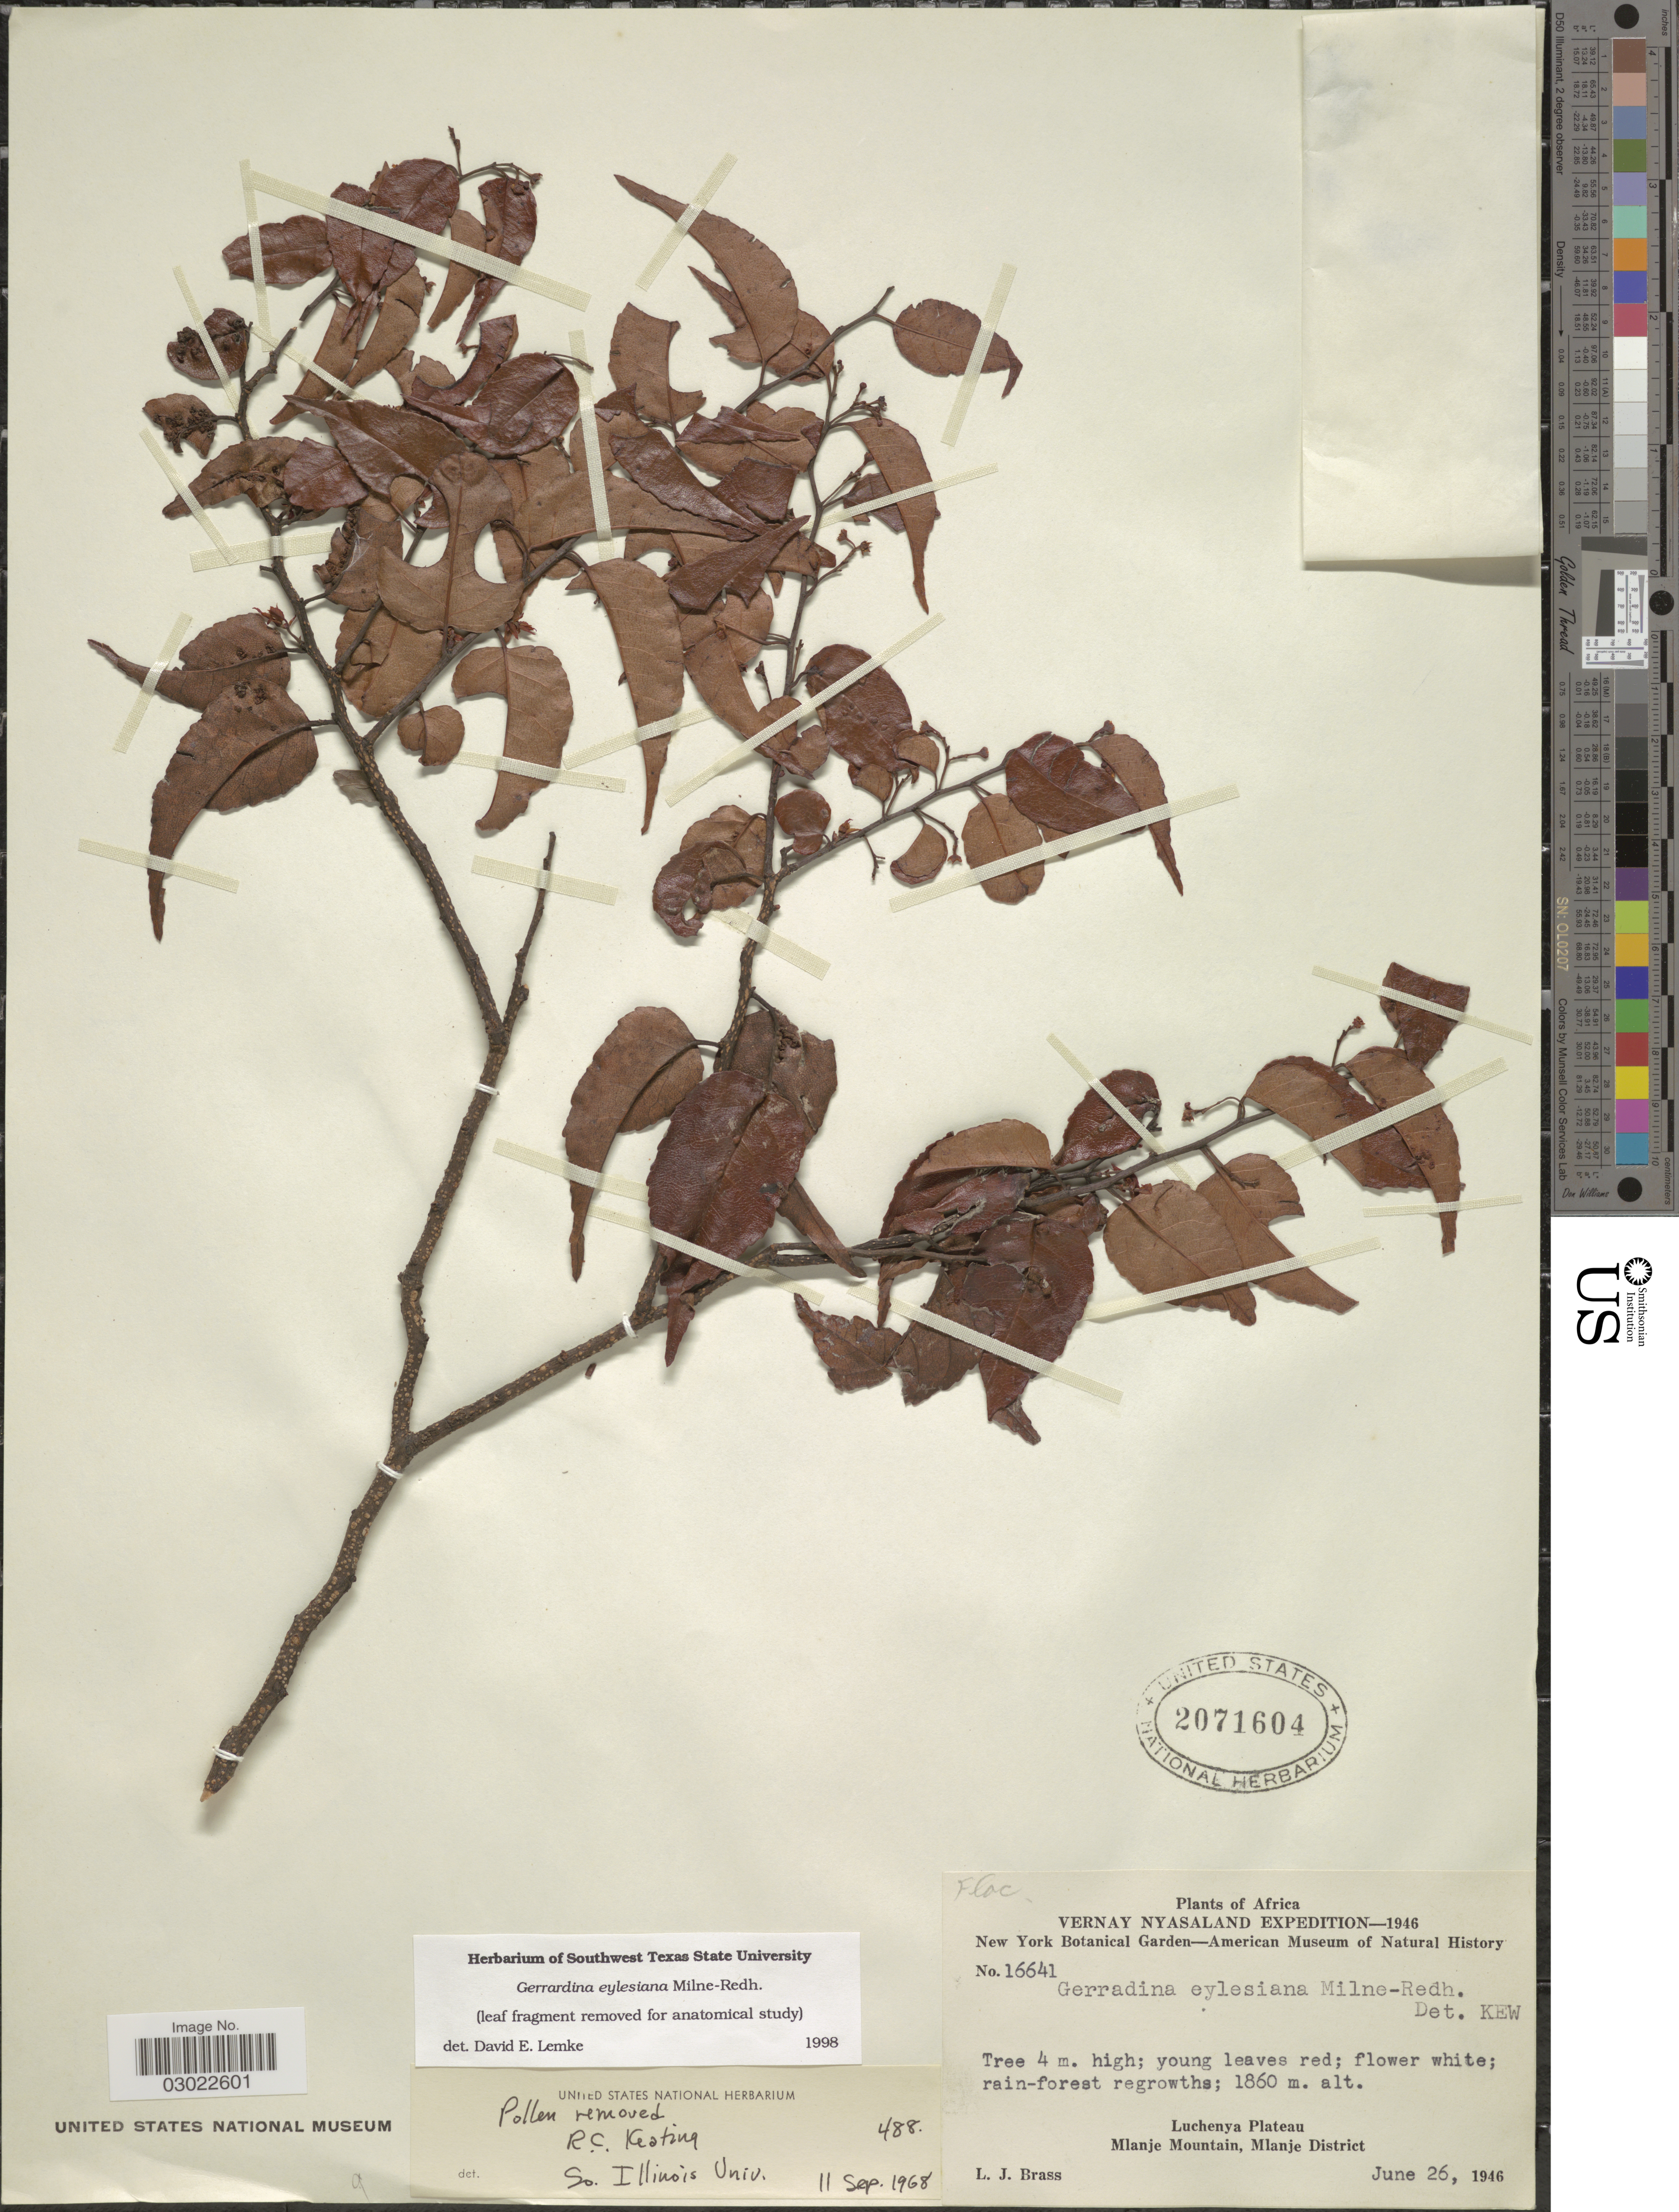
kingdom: Plantae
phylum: Tracheophyta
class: Magnoliopsida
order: Huerteales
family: Gerrardinaceae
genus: Gerrardina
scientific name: Gerrardina eylesiana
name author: Milne-Redh.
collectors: L. J. Brass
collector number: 16641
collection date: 1946-06-26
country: Malawi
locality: Vernay Nyasaland. Luchenya Plateau Mlanje Mountain, Mlanje District.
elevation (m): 1860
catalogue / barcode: US 2071604